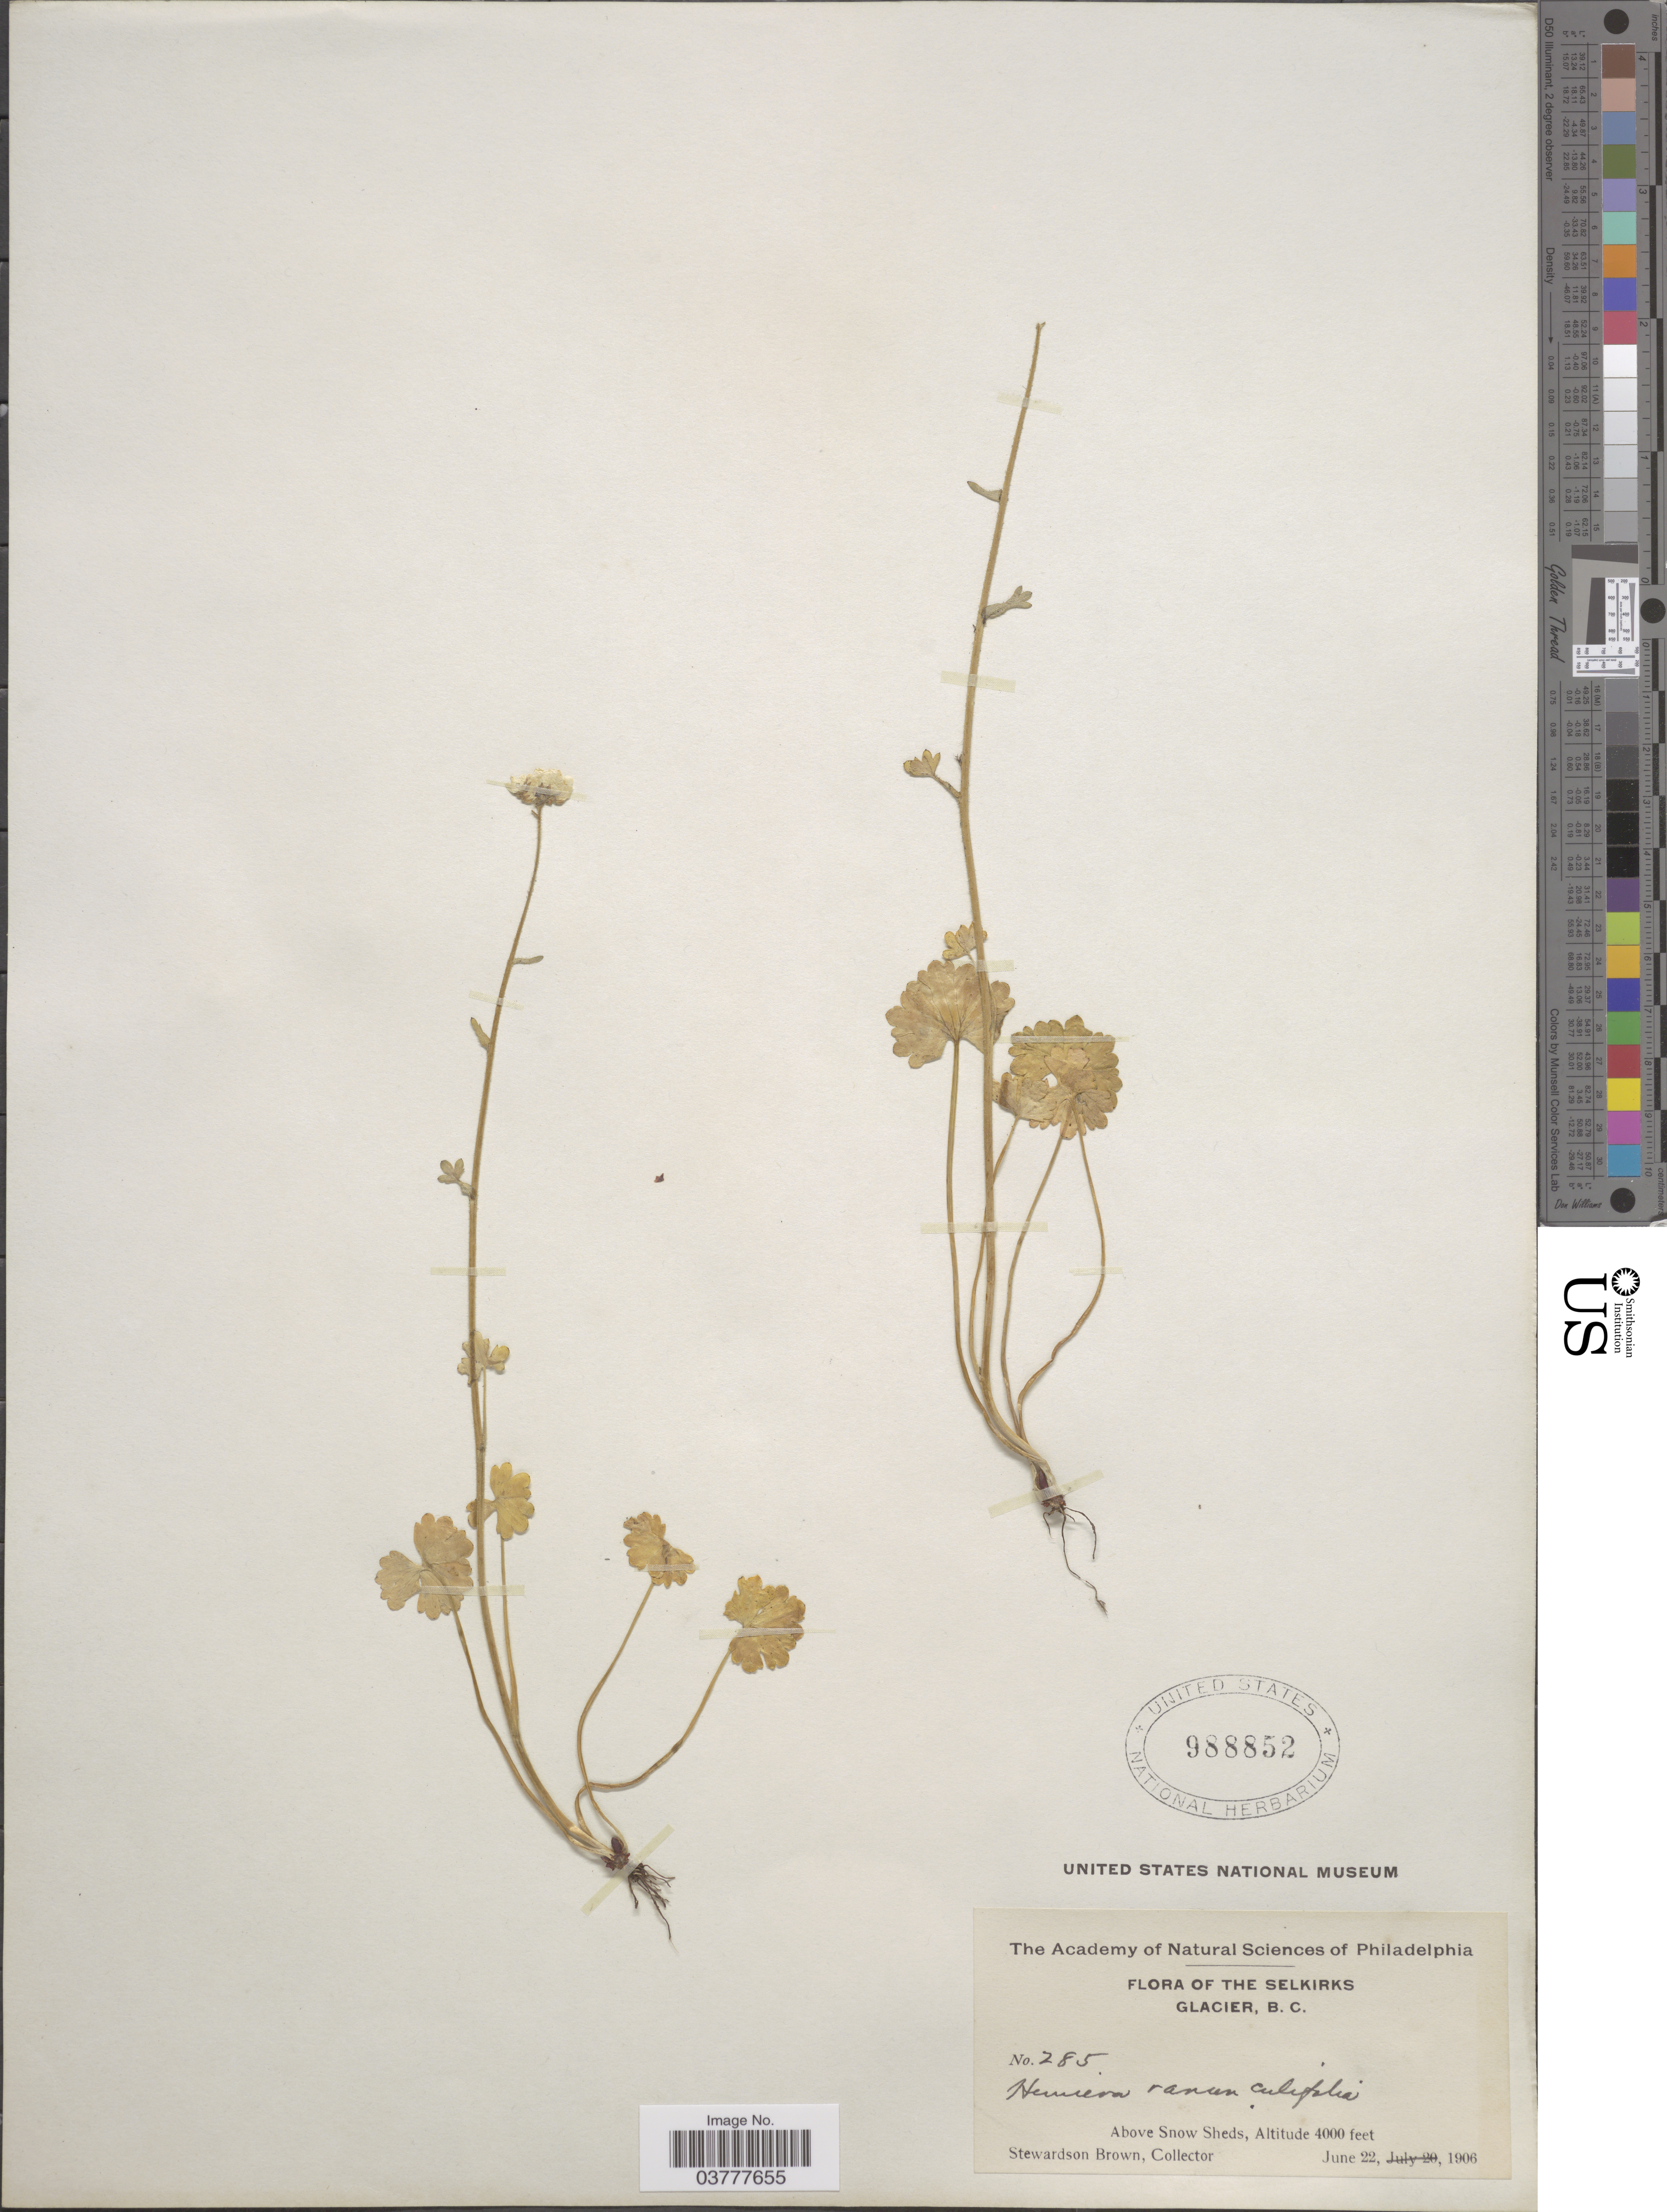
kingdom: Plantae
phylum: Tracheophyta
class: Magnoliopsida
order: Saxifragales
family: Saxifragaceae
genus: Hemieva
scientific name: Hemieva ranunculifolia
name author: (Hook.) Raf.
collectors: S. Brown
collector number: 285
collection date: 1906-06-22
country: Canada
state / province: British Columbia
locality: Selkirks Glacier. Above Snow Sheds.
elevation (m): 1219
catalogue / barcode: US 988852